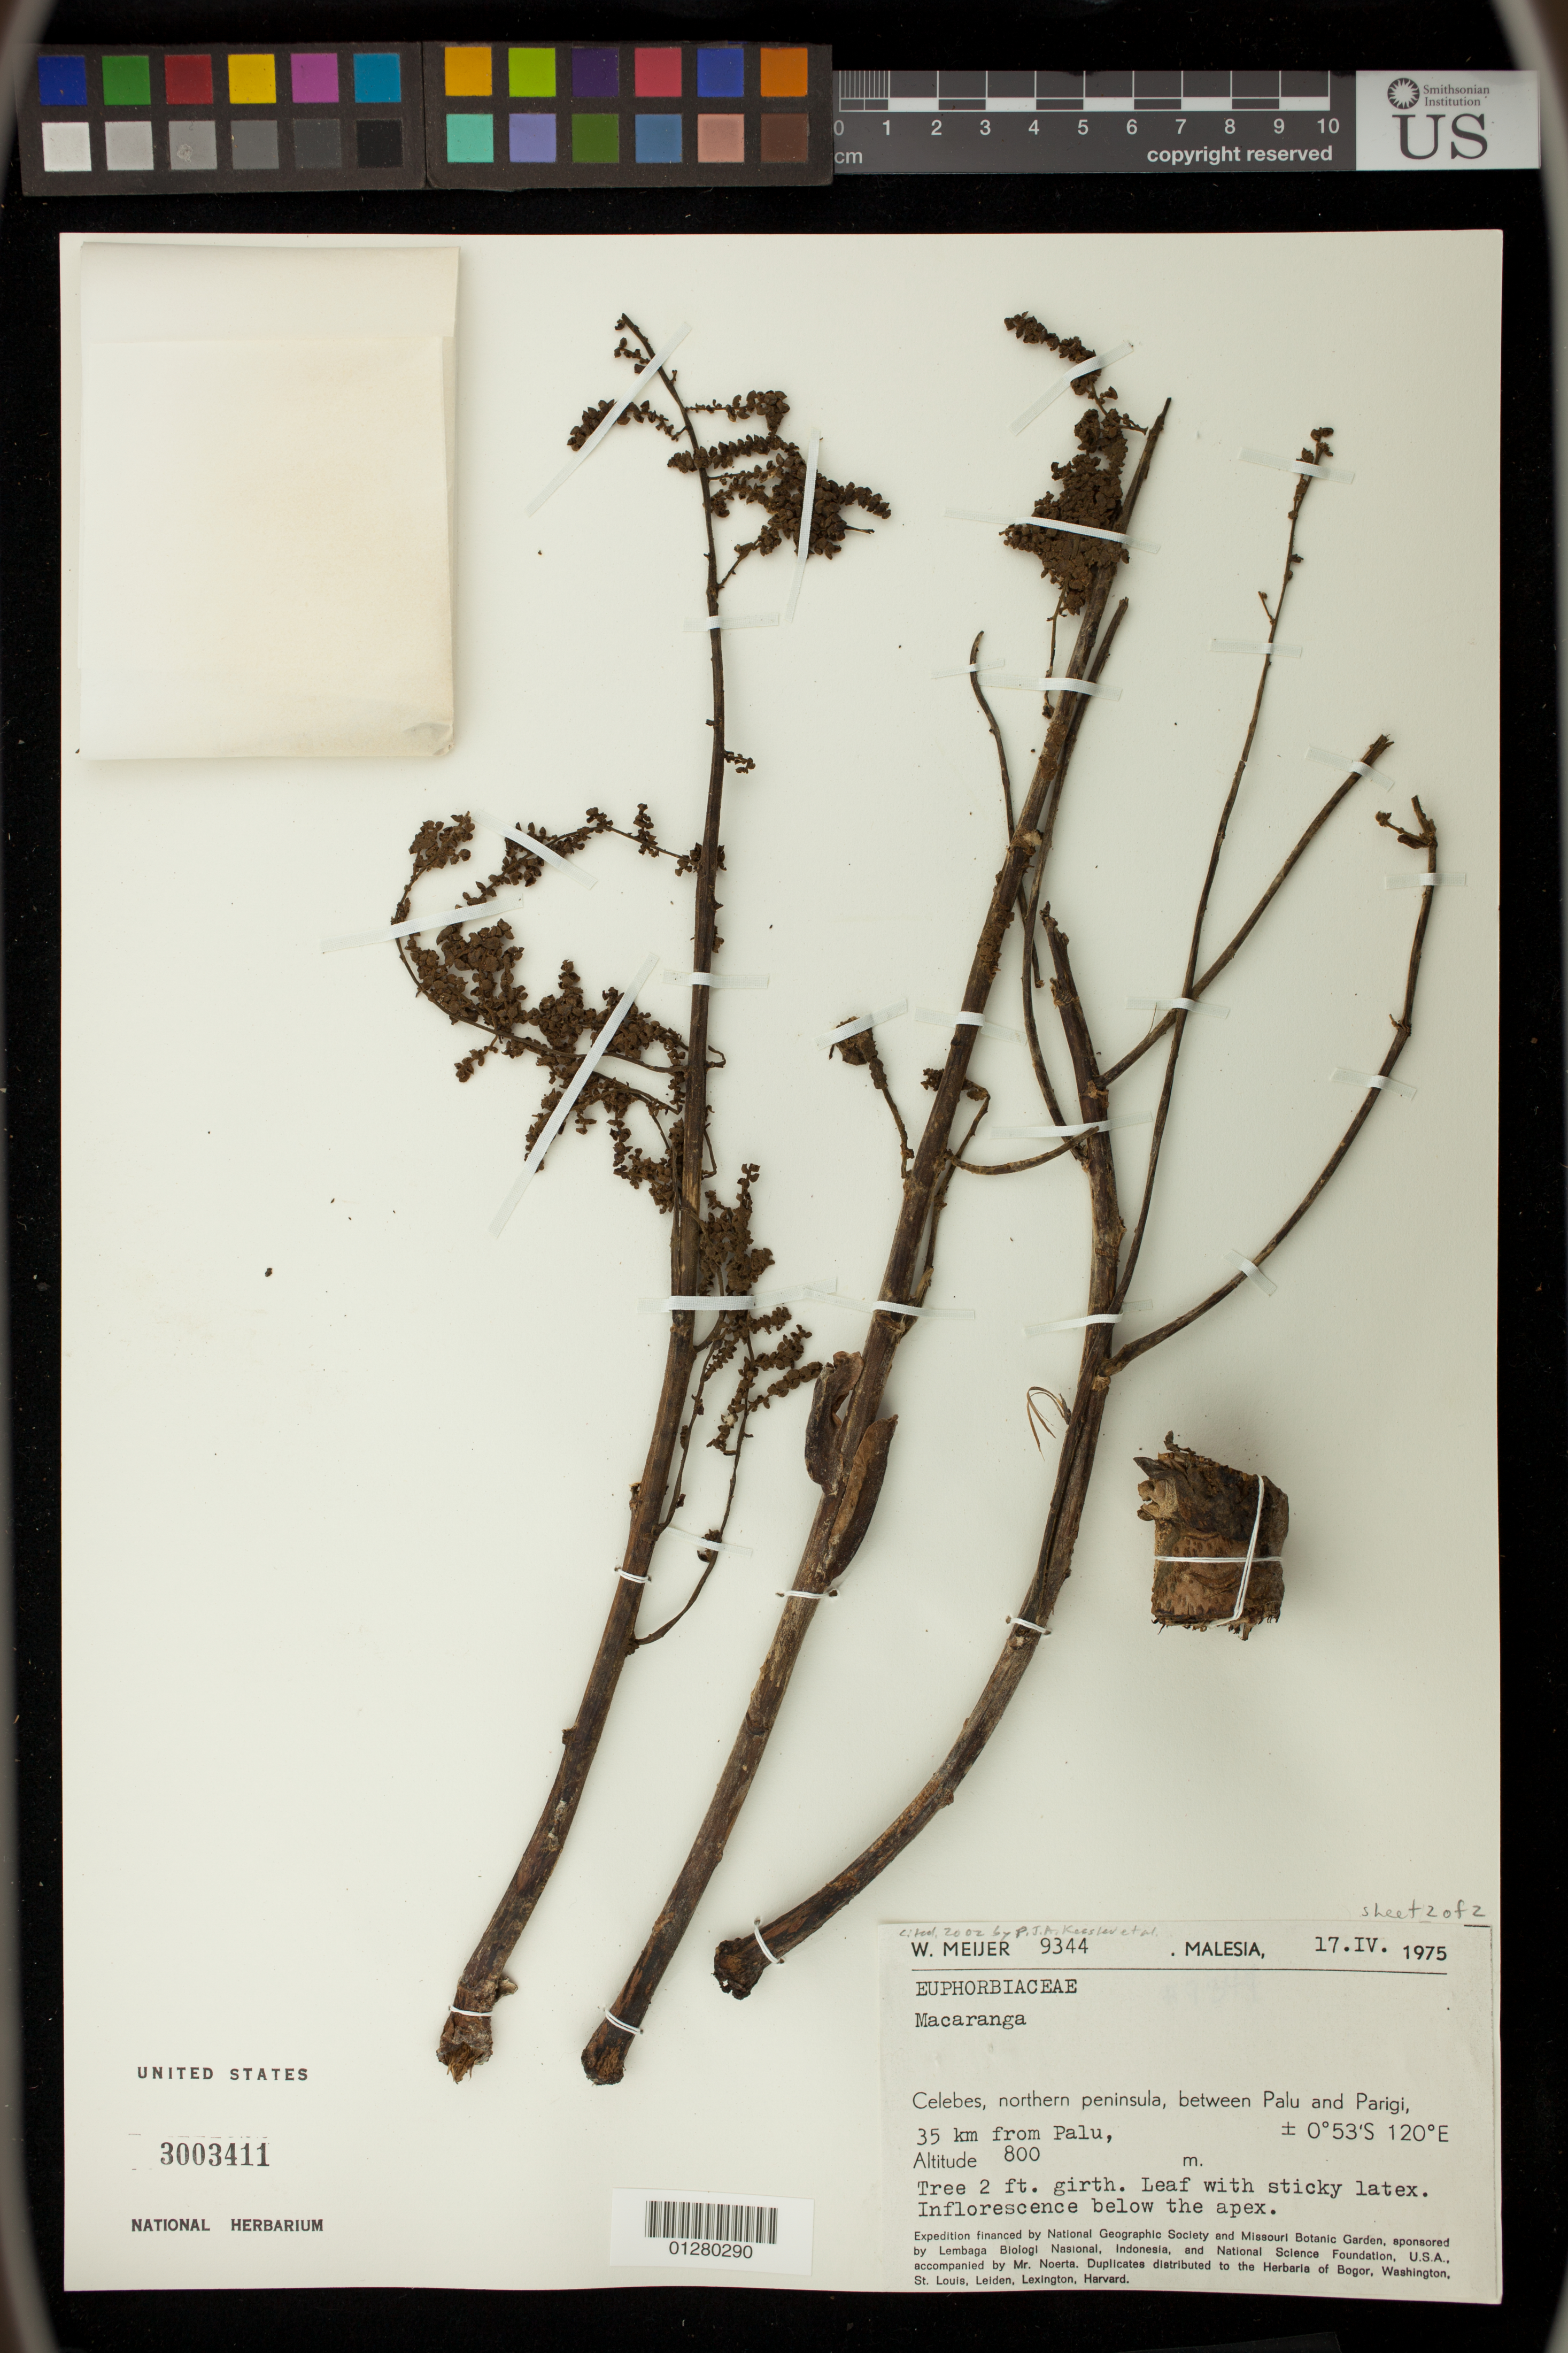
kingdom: Plantae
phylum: Tracheophyta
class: Magnoliopsida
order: Malpighiales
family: Euphorbiaceae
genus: Macaranga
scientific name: Macaranga sp.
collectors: W. Meijer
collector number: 9344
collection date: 1975-04-17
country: Indonesia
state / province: Sulawesi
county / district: Sulawesi Tengah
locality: Celebes, northern peninsula, between Palu and Parigi, 35 km from Palu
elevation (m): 800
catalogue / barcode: US 3003411